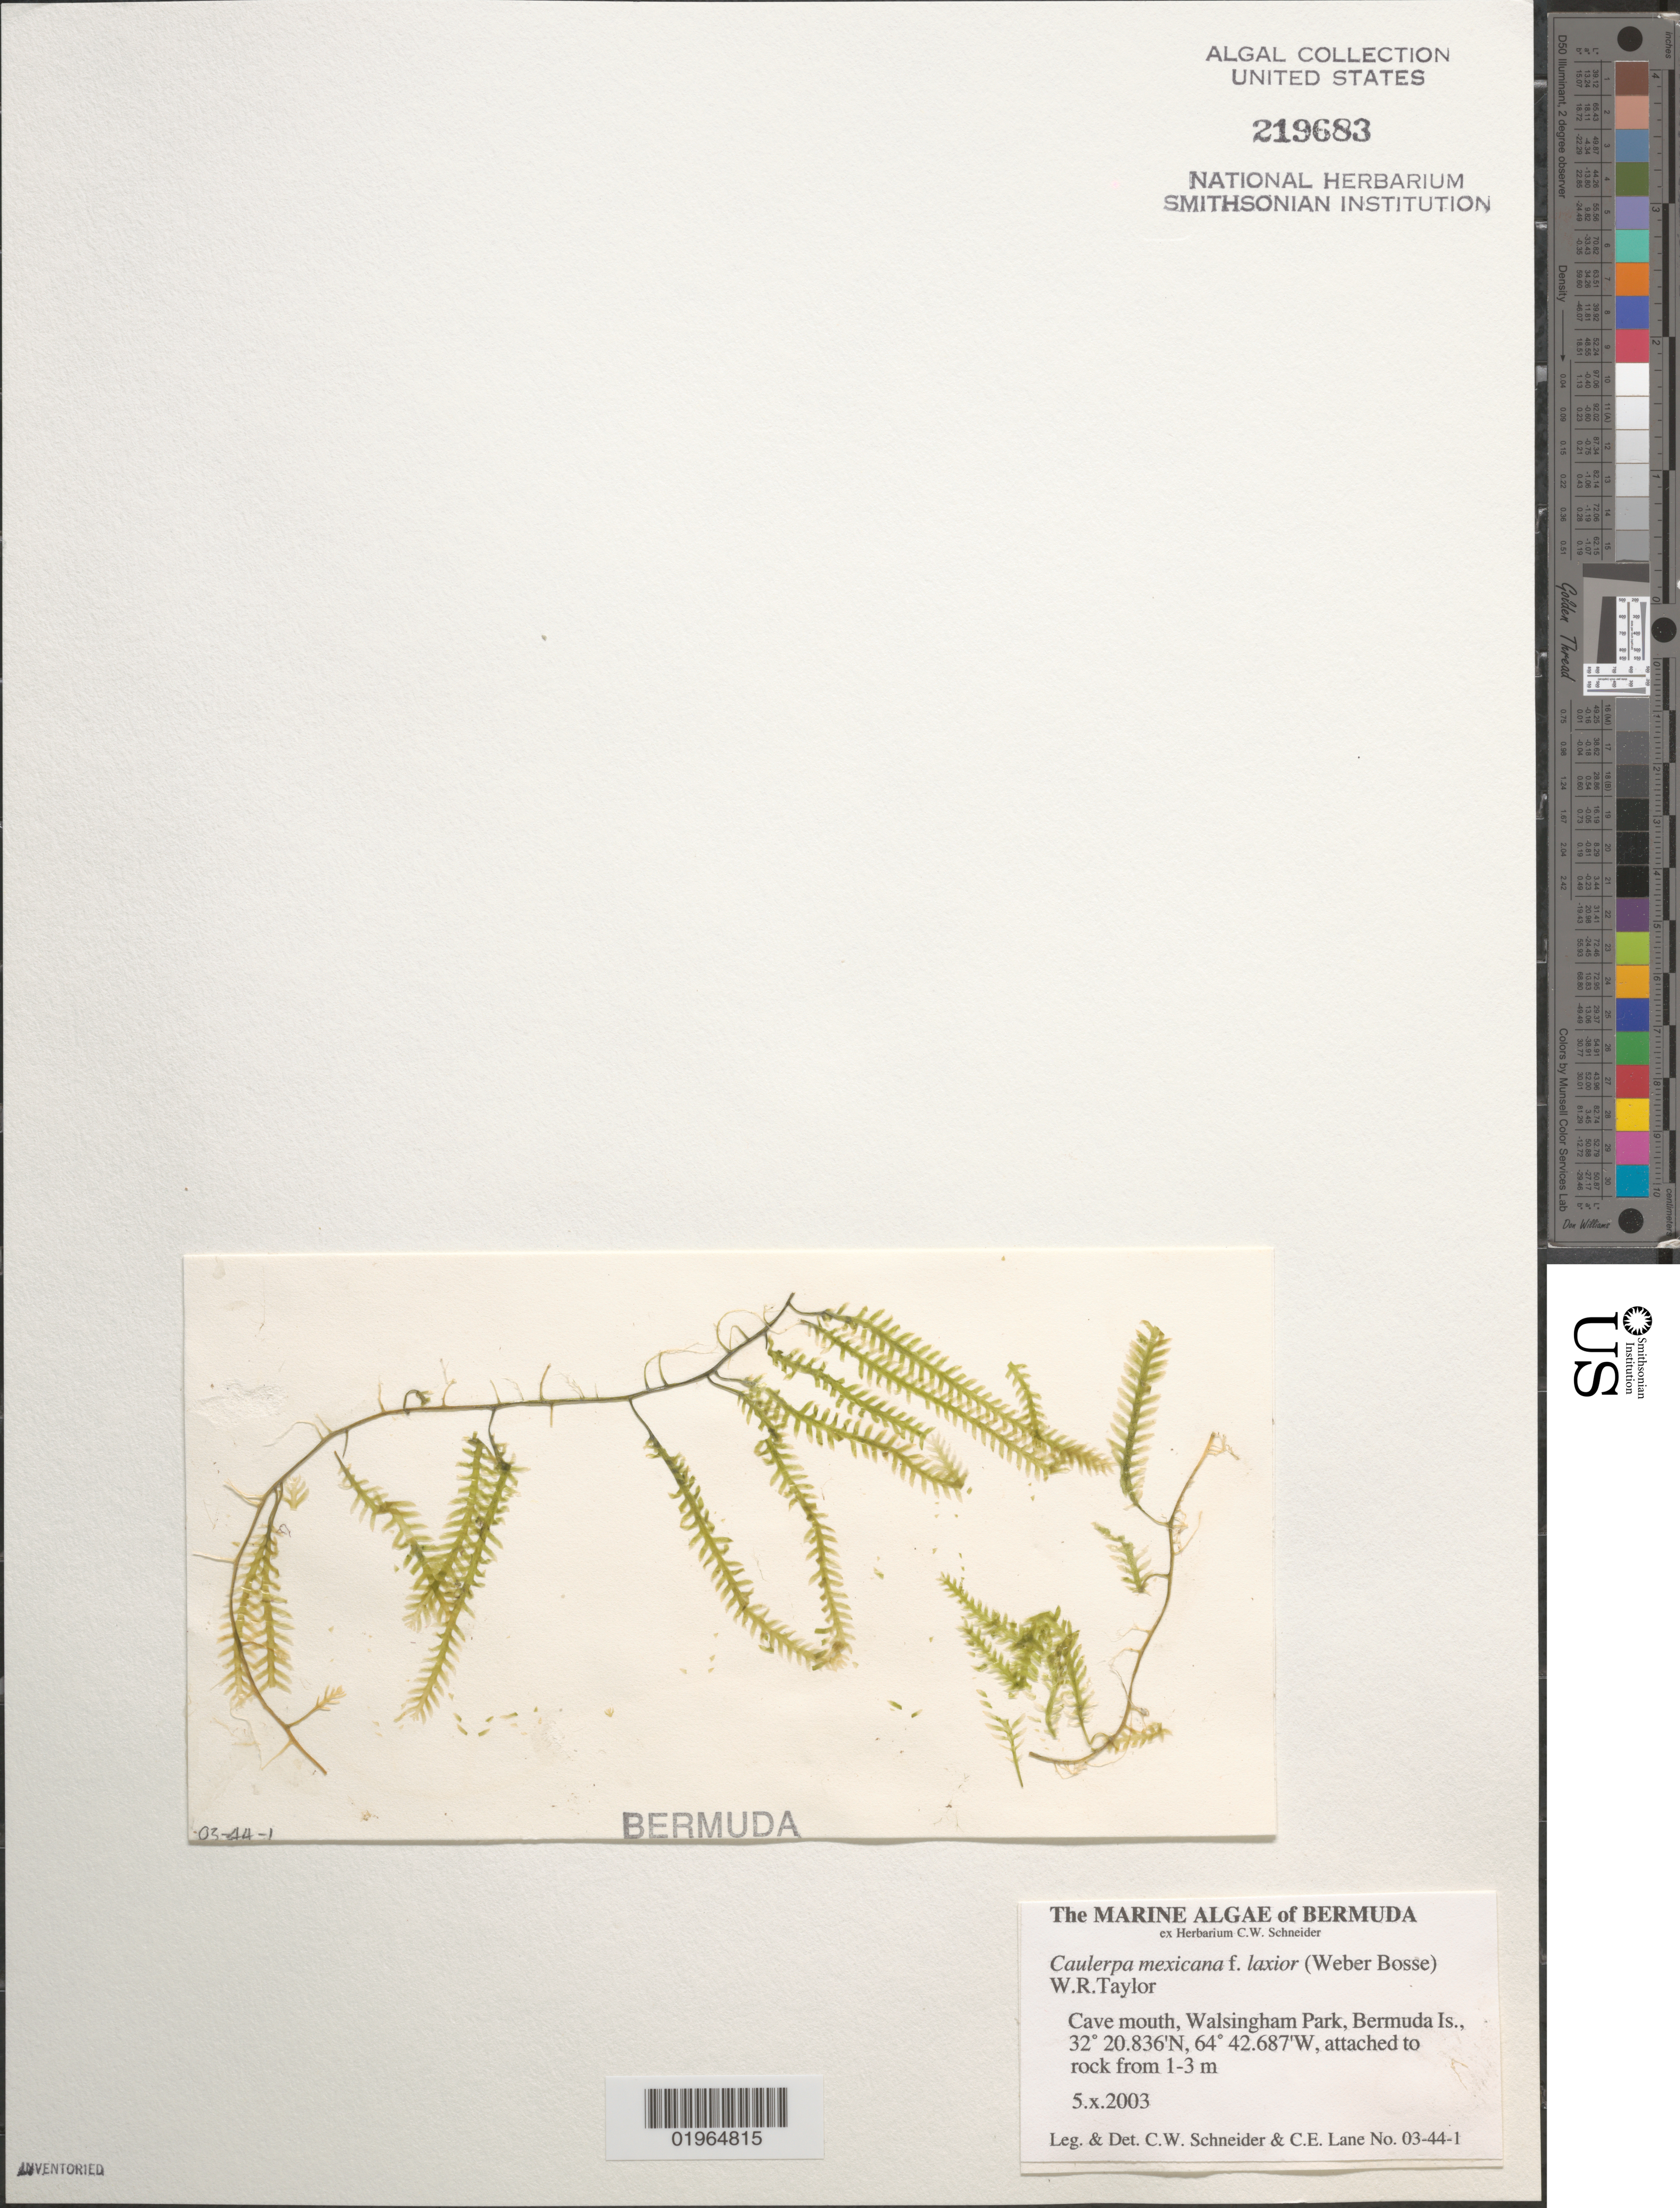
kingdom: Plantae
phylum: Chlorophyta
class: Ulvophyceae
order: Bryopsidales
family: Caulerpaceae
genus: Caulerpa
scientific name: Caulerpa mexicana f. laxior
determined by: Schneider, C. W.; Lane, C. E.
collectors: C. W. Schneider & C. E. Lane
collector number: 03-44-1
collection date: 2003-10-05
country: Bermuda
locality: Cave mouth, Walsingham Park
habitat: Attached to rock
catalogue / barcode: US 219683